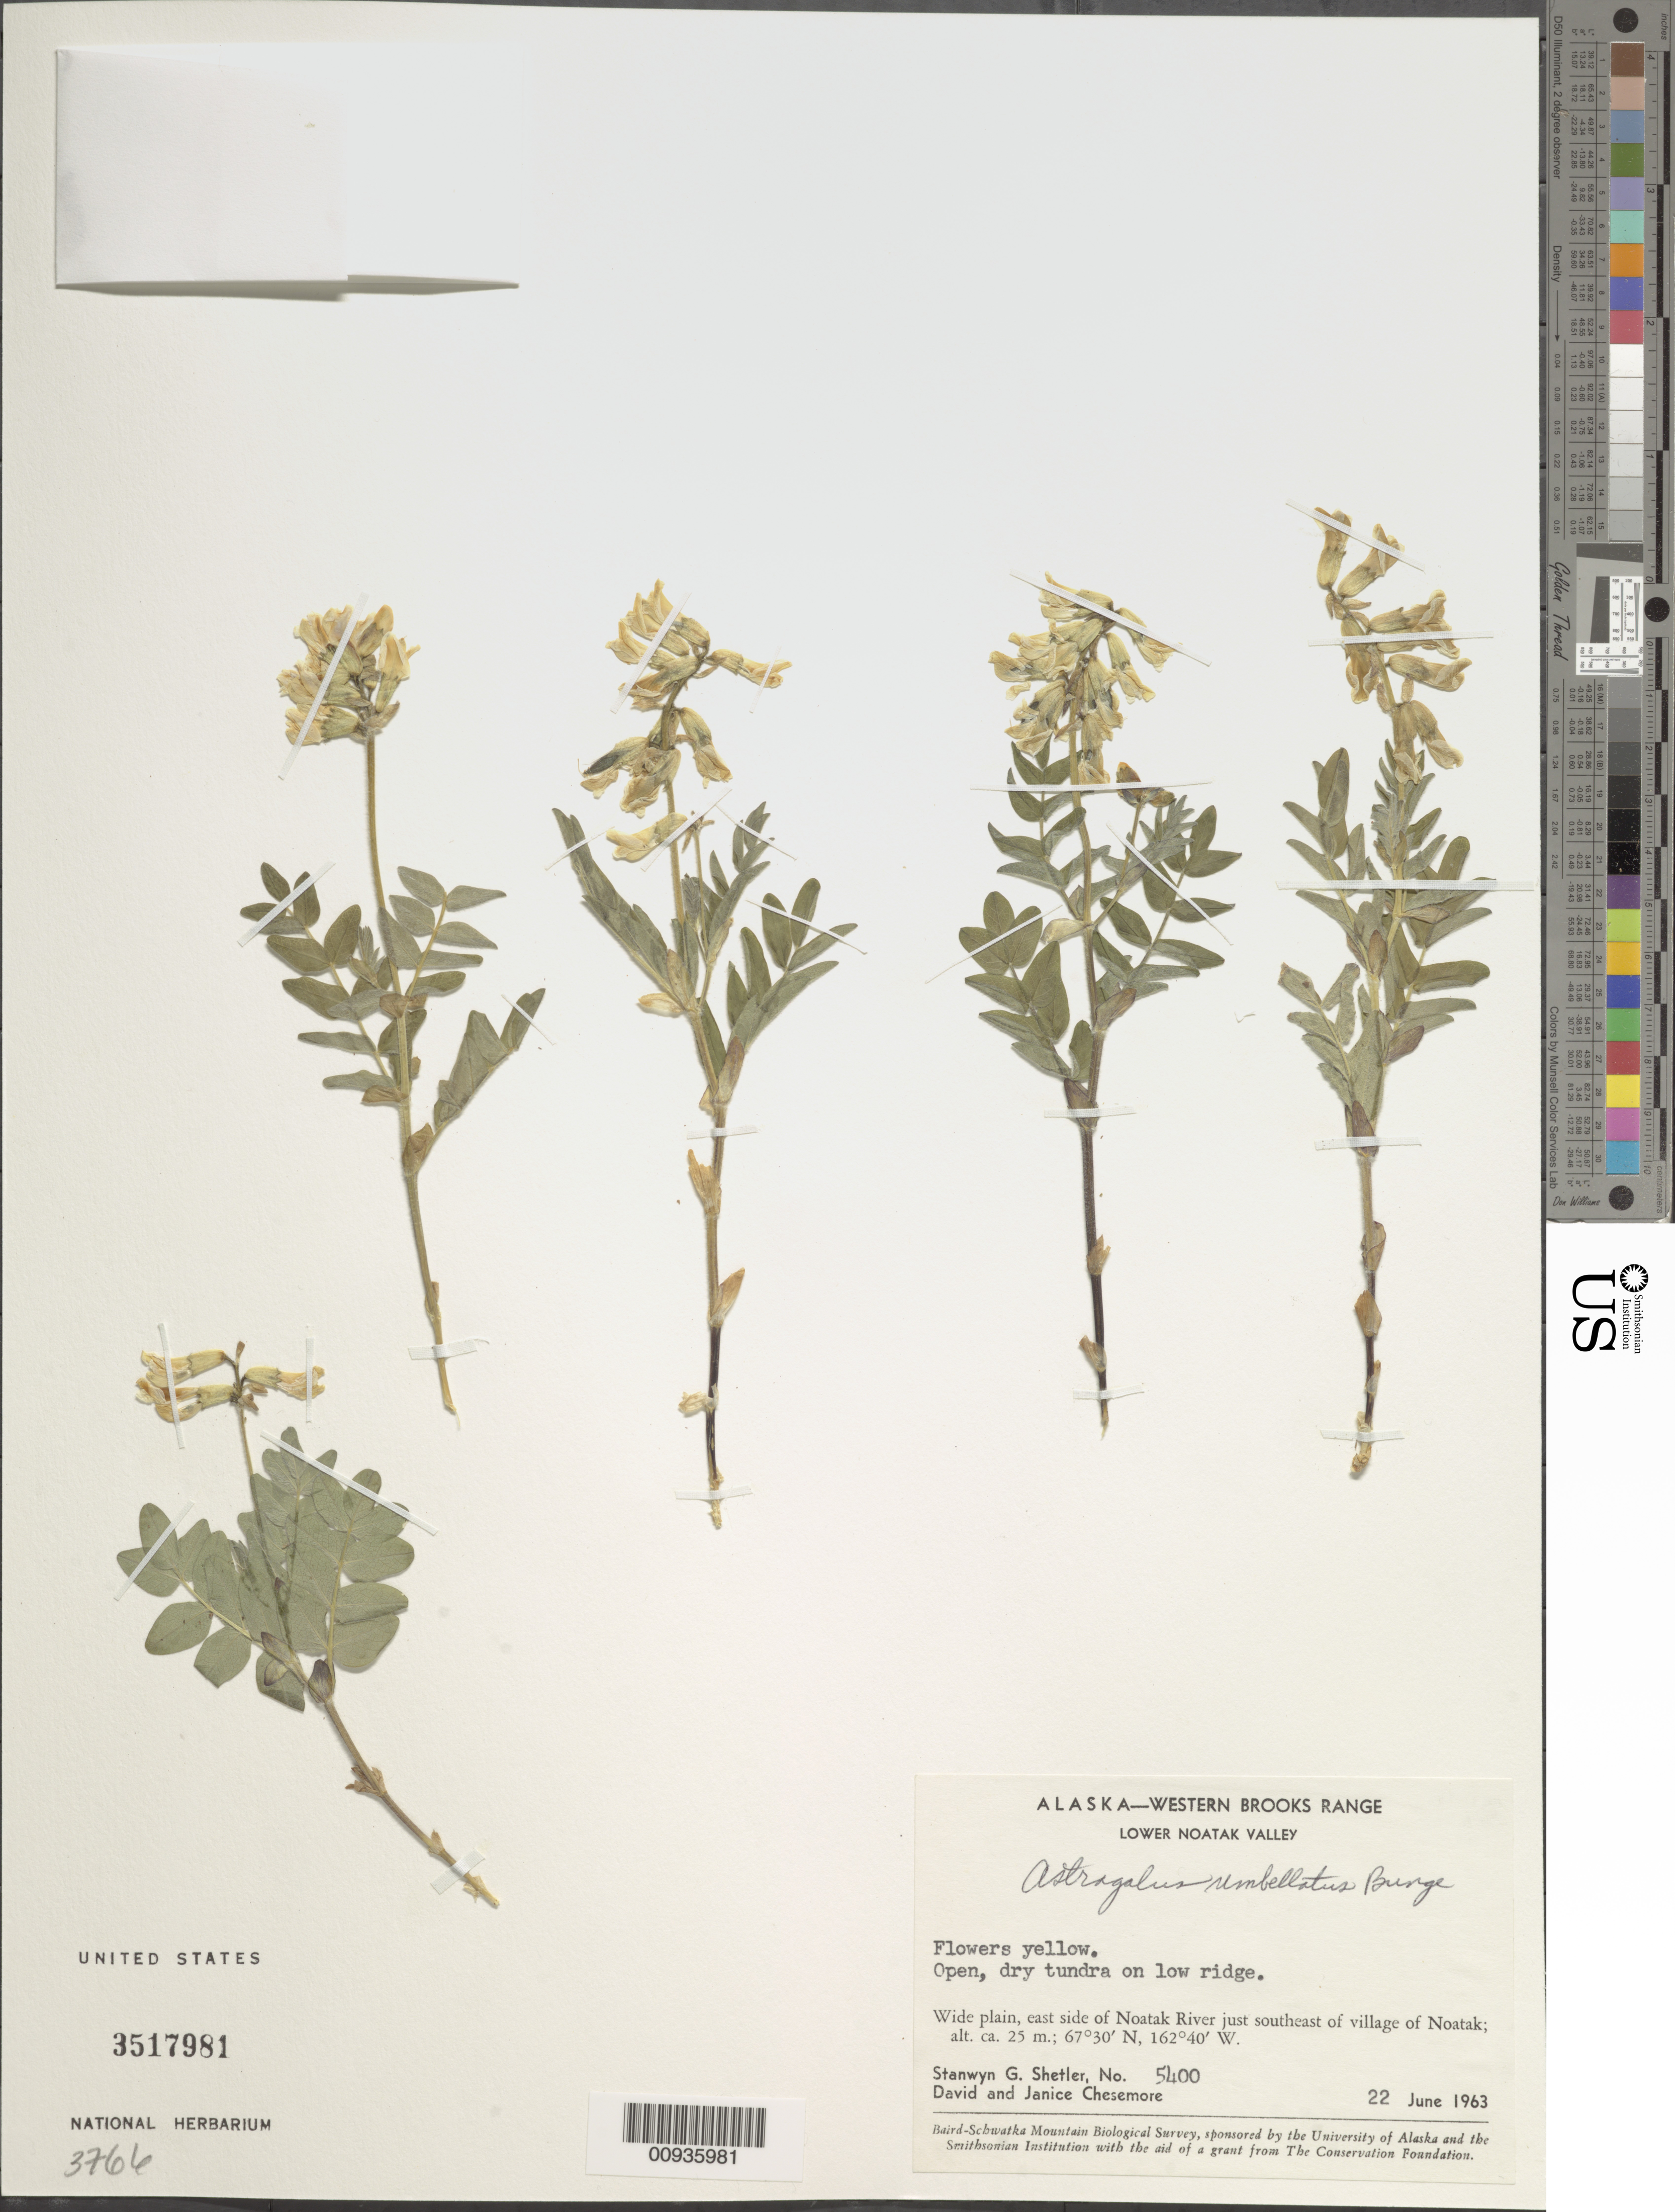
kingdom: Plantae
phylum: Tracheophyta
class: Magnoliopsida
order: Fabales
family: Fabaceae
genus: Astragalus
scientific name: Astragalus umbellatus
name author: Bunge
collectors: S. Shetler, D. Chesemore & J. Chesemore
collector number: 5400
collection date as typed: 22 Jun 1963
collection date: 1963-06-22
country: United States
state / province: Alaska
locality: East side of Noatak River just southeast of village of Noatak. Western Brooks Range, Lower Noatak Valley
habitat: Wide plain. Open, dry tundra on low ridge.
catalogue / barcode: US 3517981